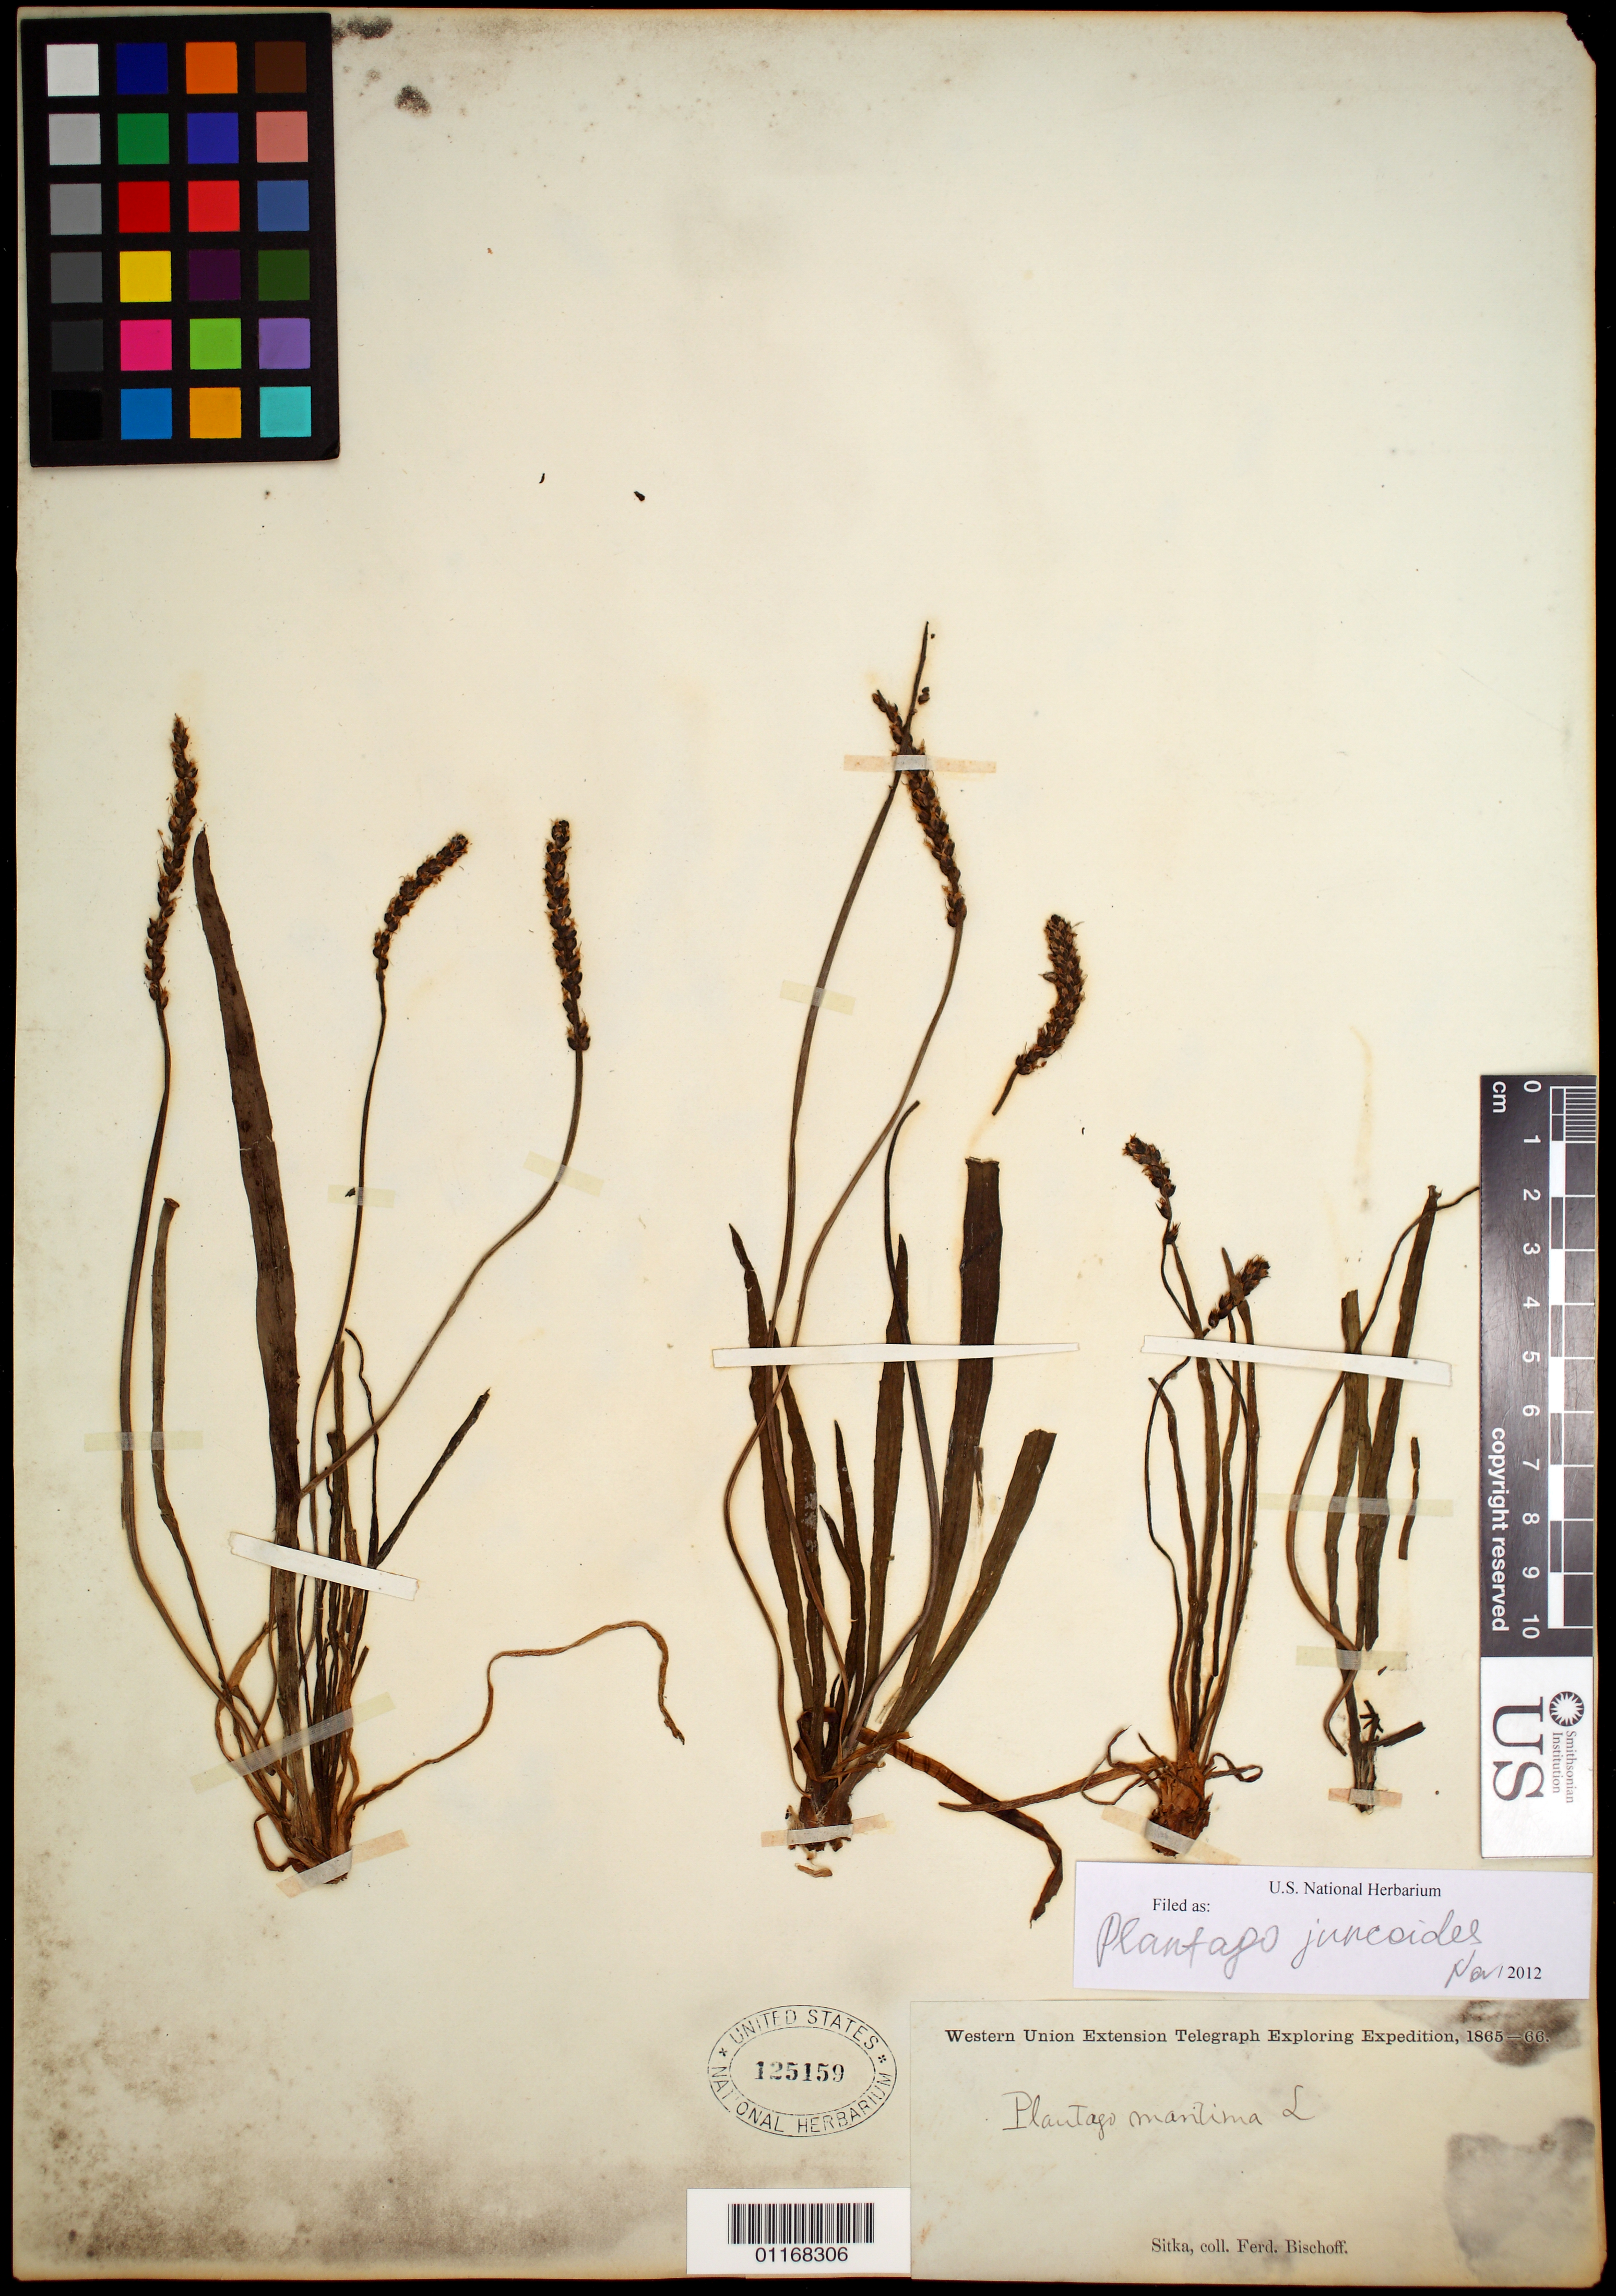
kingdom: Plantae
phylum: Tracheophyta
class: Magnoliopsida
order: Lamiales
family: Plantaginaceae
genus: Plantago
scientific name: Plantago maritima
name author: L.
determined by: Shipunov, Alexey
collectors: F. Bischoff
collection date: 1865/1866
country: United States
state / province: Alaska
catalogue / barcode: US 125159